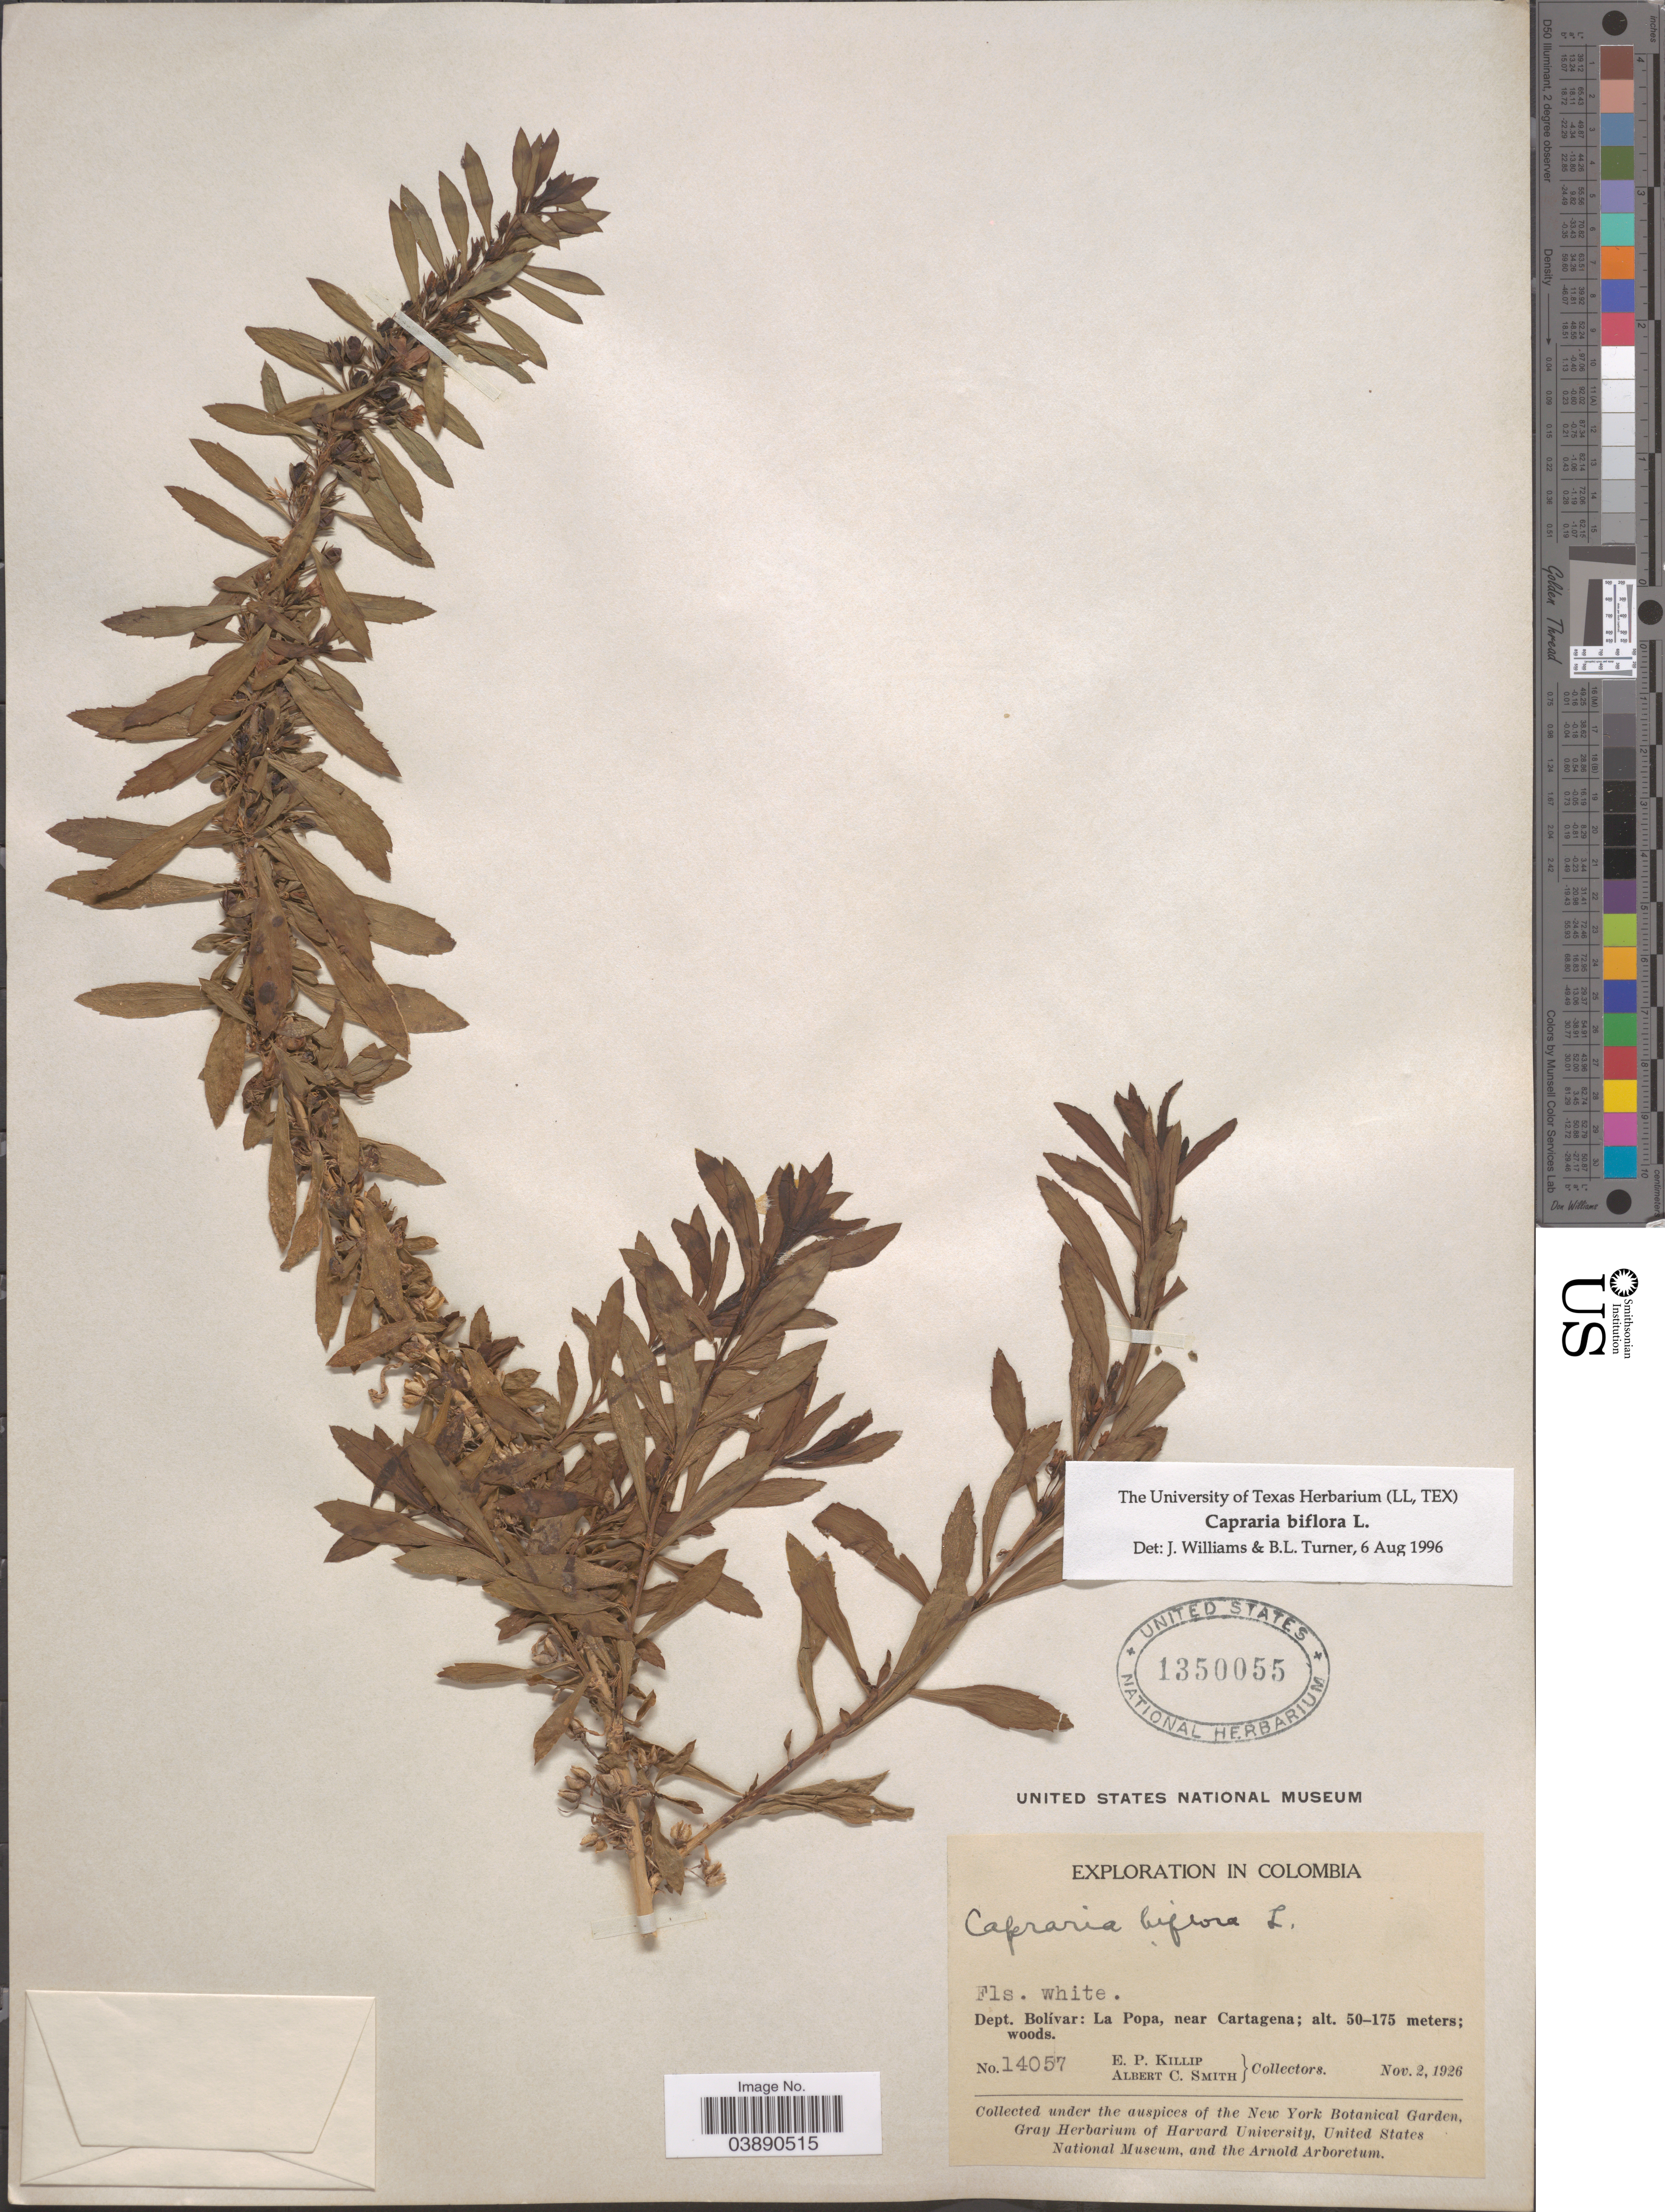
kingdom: Plantae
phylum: Tracheophyta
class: Magnoliopsida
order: Lamiales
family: Scrophulariaceae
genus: Capraria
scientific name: Capraria biflora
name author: L.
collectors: E. P. Killip & A. C. Smith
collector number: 14057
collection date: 1926-11-02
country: Colombia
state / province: Bolívar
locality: Dept. Bolívar: La Popa, near Cartagena.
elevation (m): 50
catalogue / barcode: US 1350055